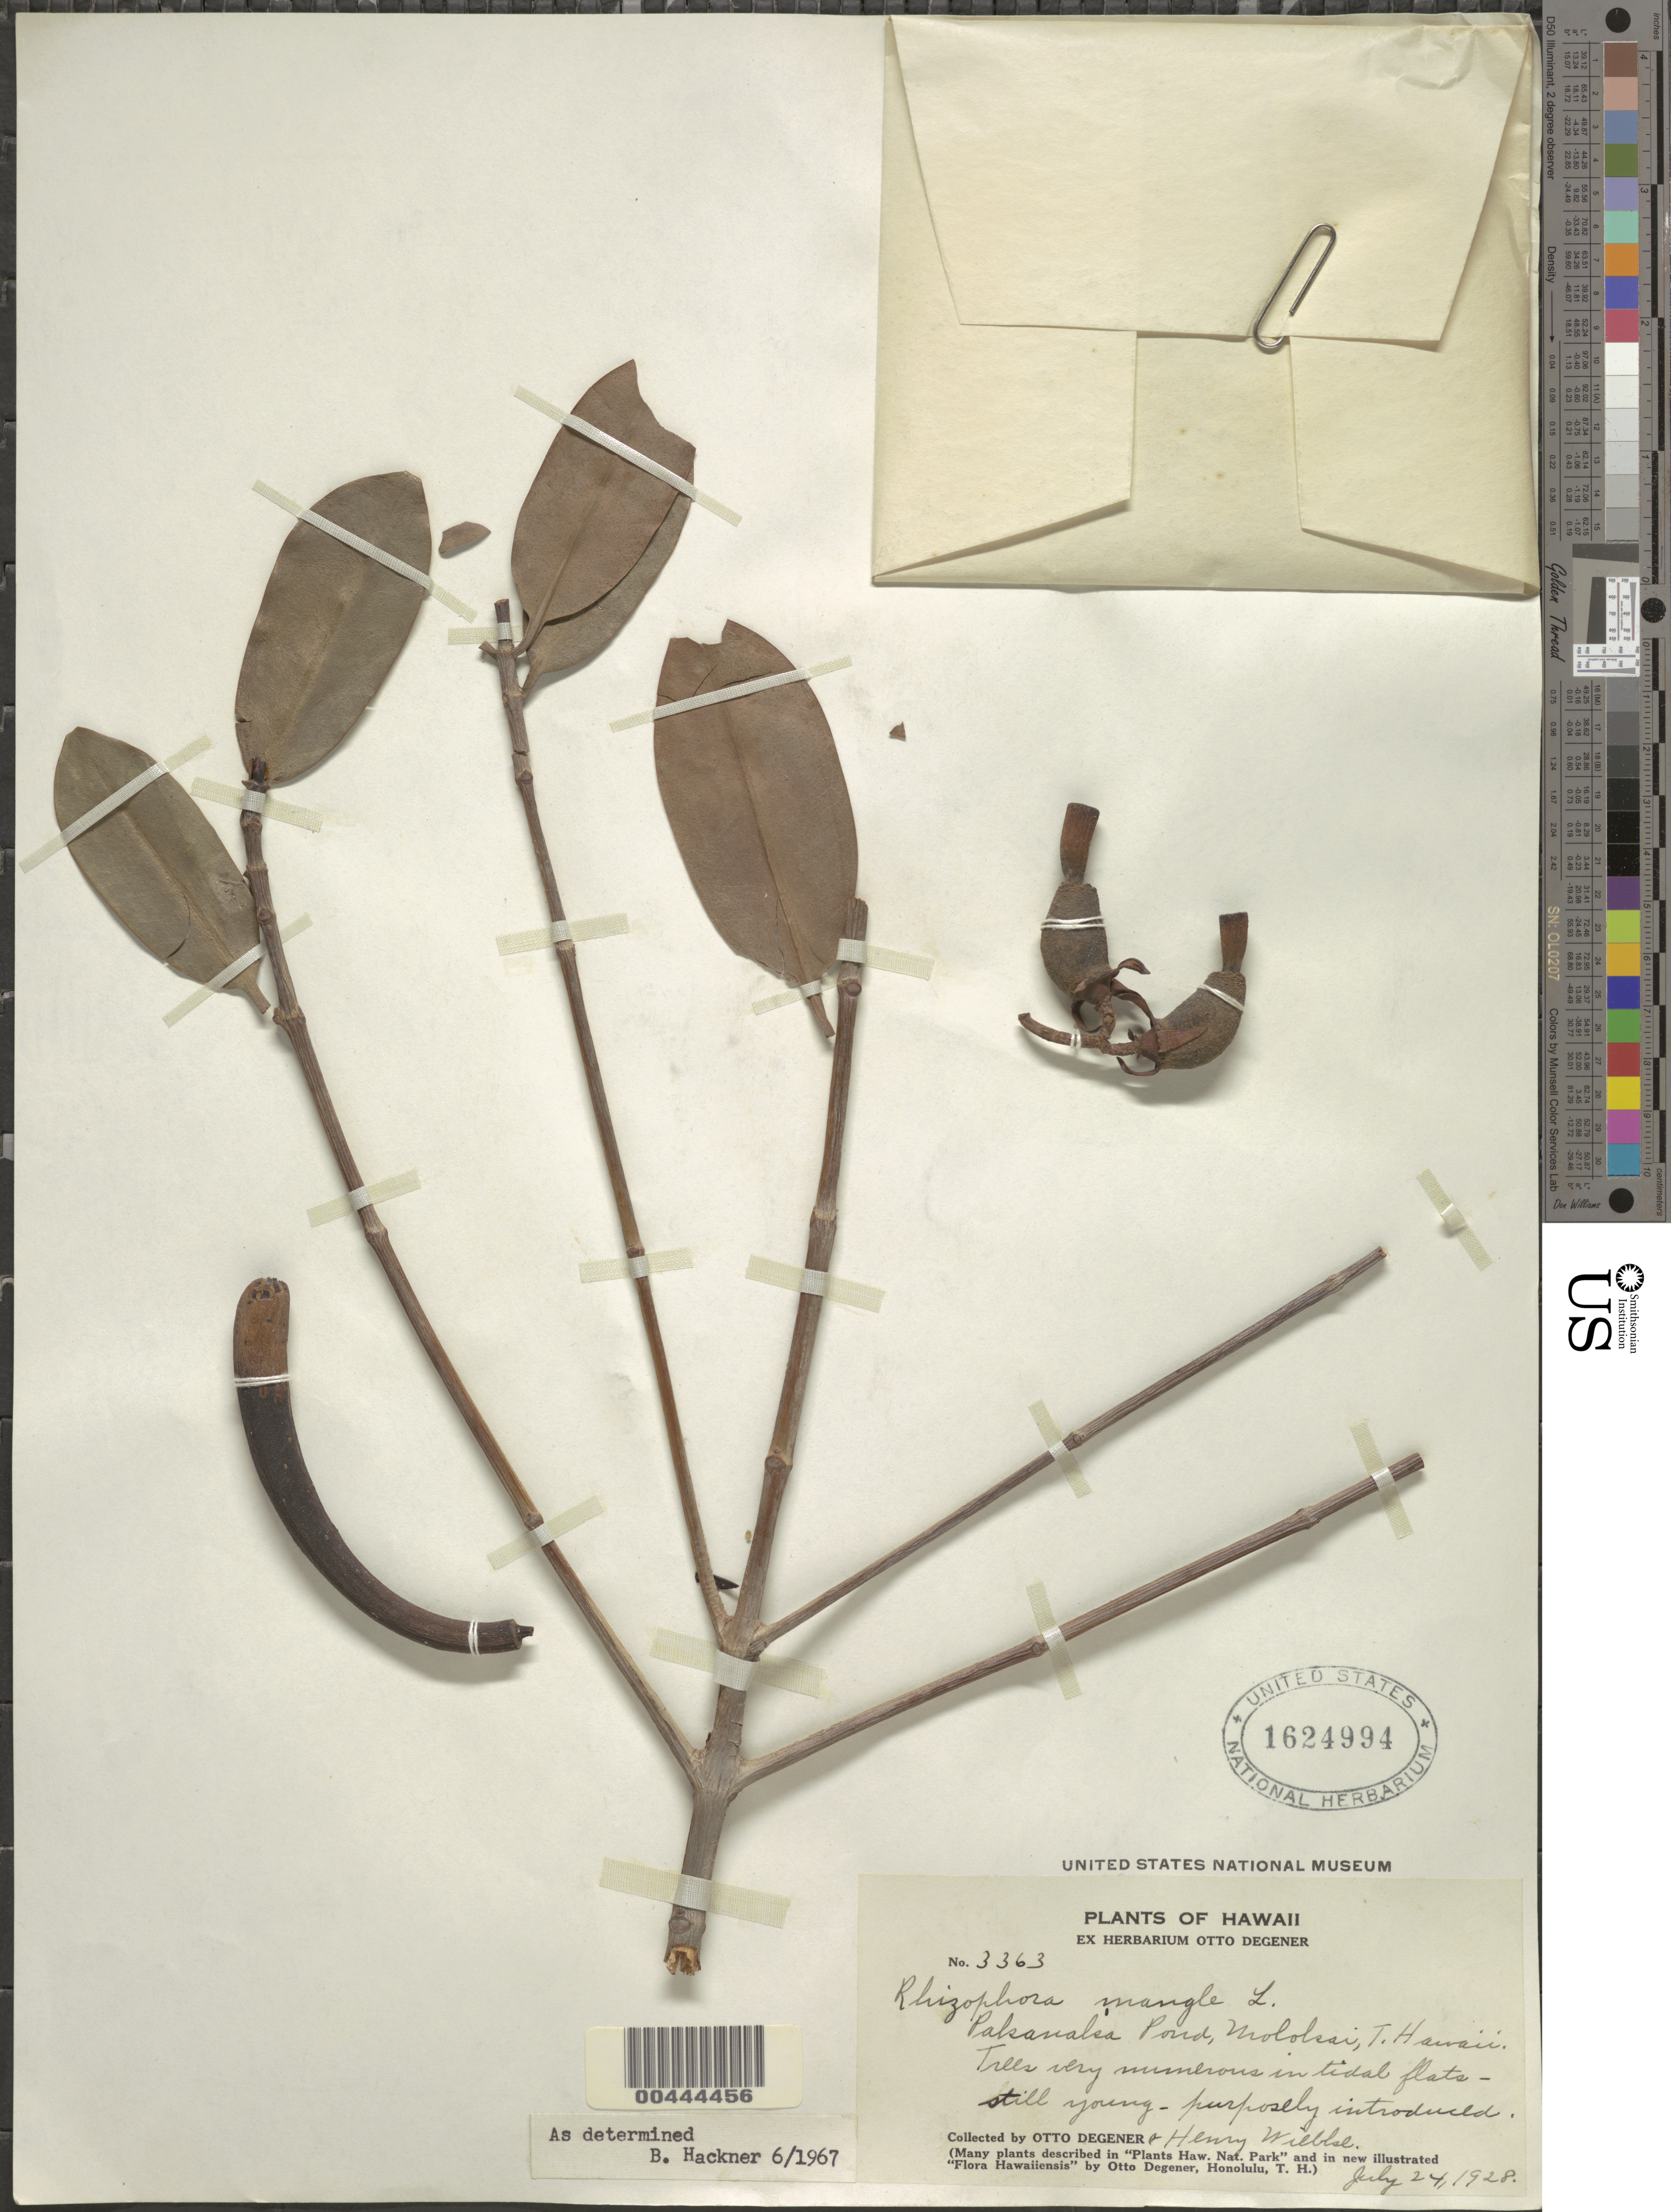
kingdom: Plantae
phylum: Tracheophyta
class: Magnoliopsida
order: Malpighiales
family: Rhizophoraceae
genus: Rhizophora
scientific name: Rhizophora mangle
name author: L.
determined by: Hackner, B.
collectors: O. Degener & H. Wiebke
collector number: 3363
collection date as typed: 24 Jul 1928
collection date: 1928-07-24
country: United States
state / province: Hawaii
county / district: Maui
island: Moloka'i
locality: Pakanaka Pond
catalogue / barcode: US 1624994